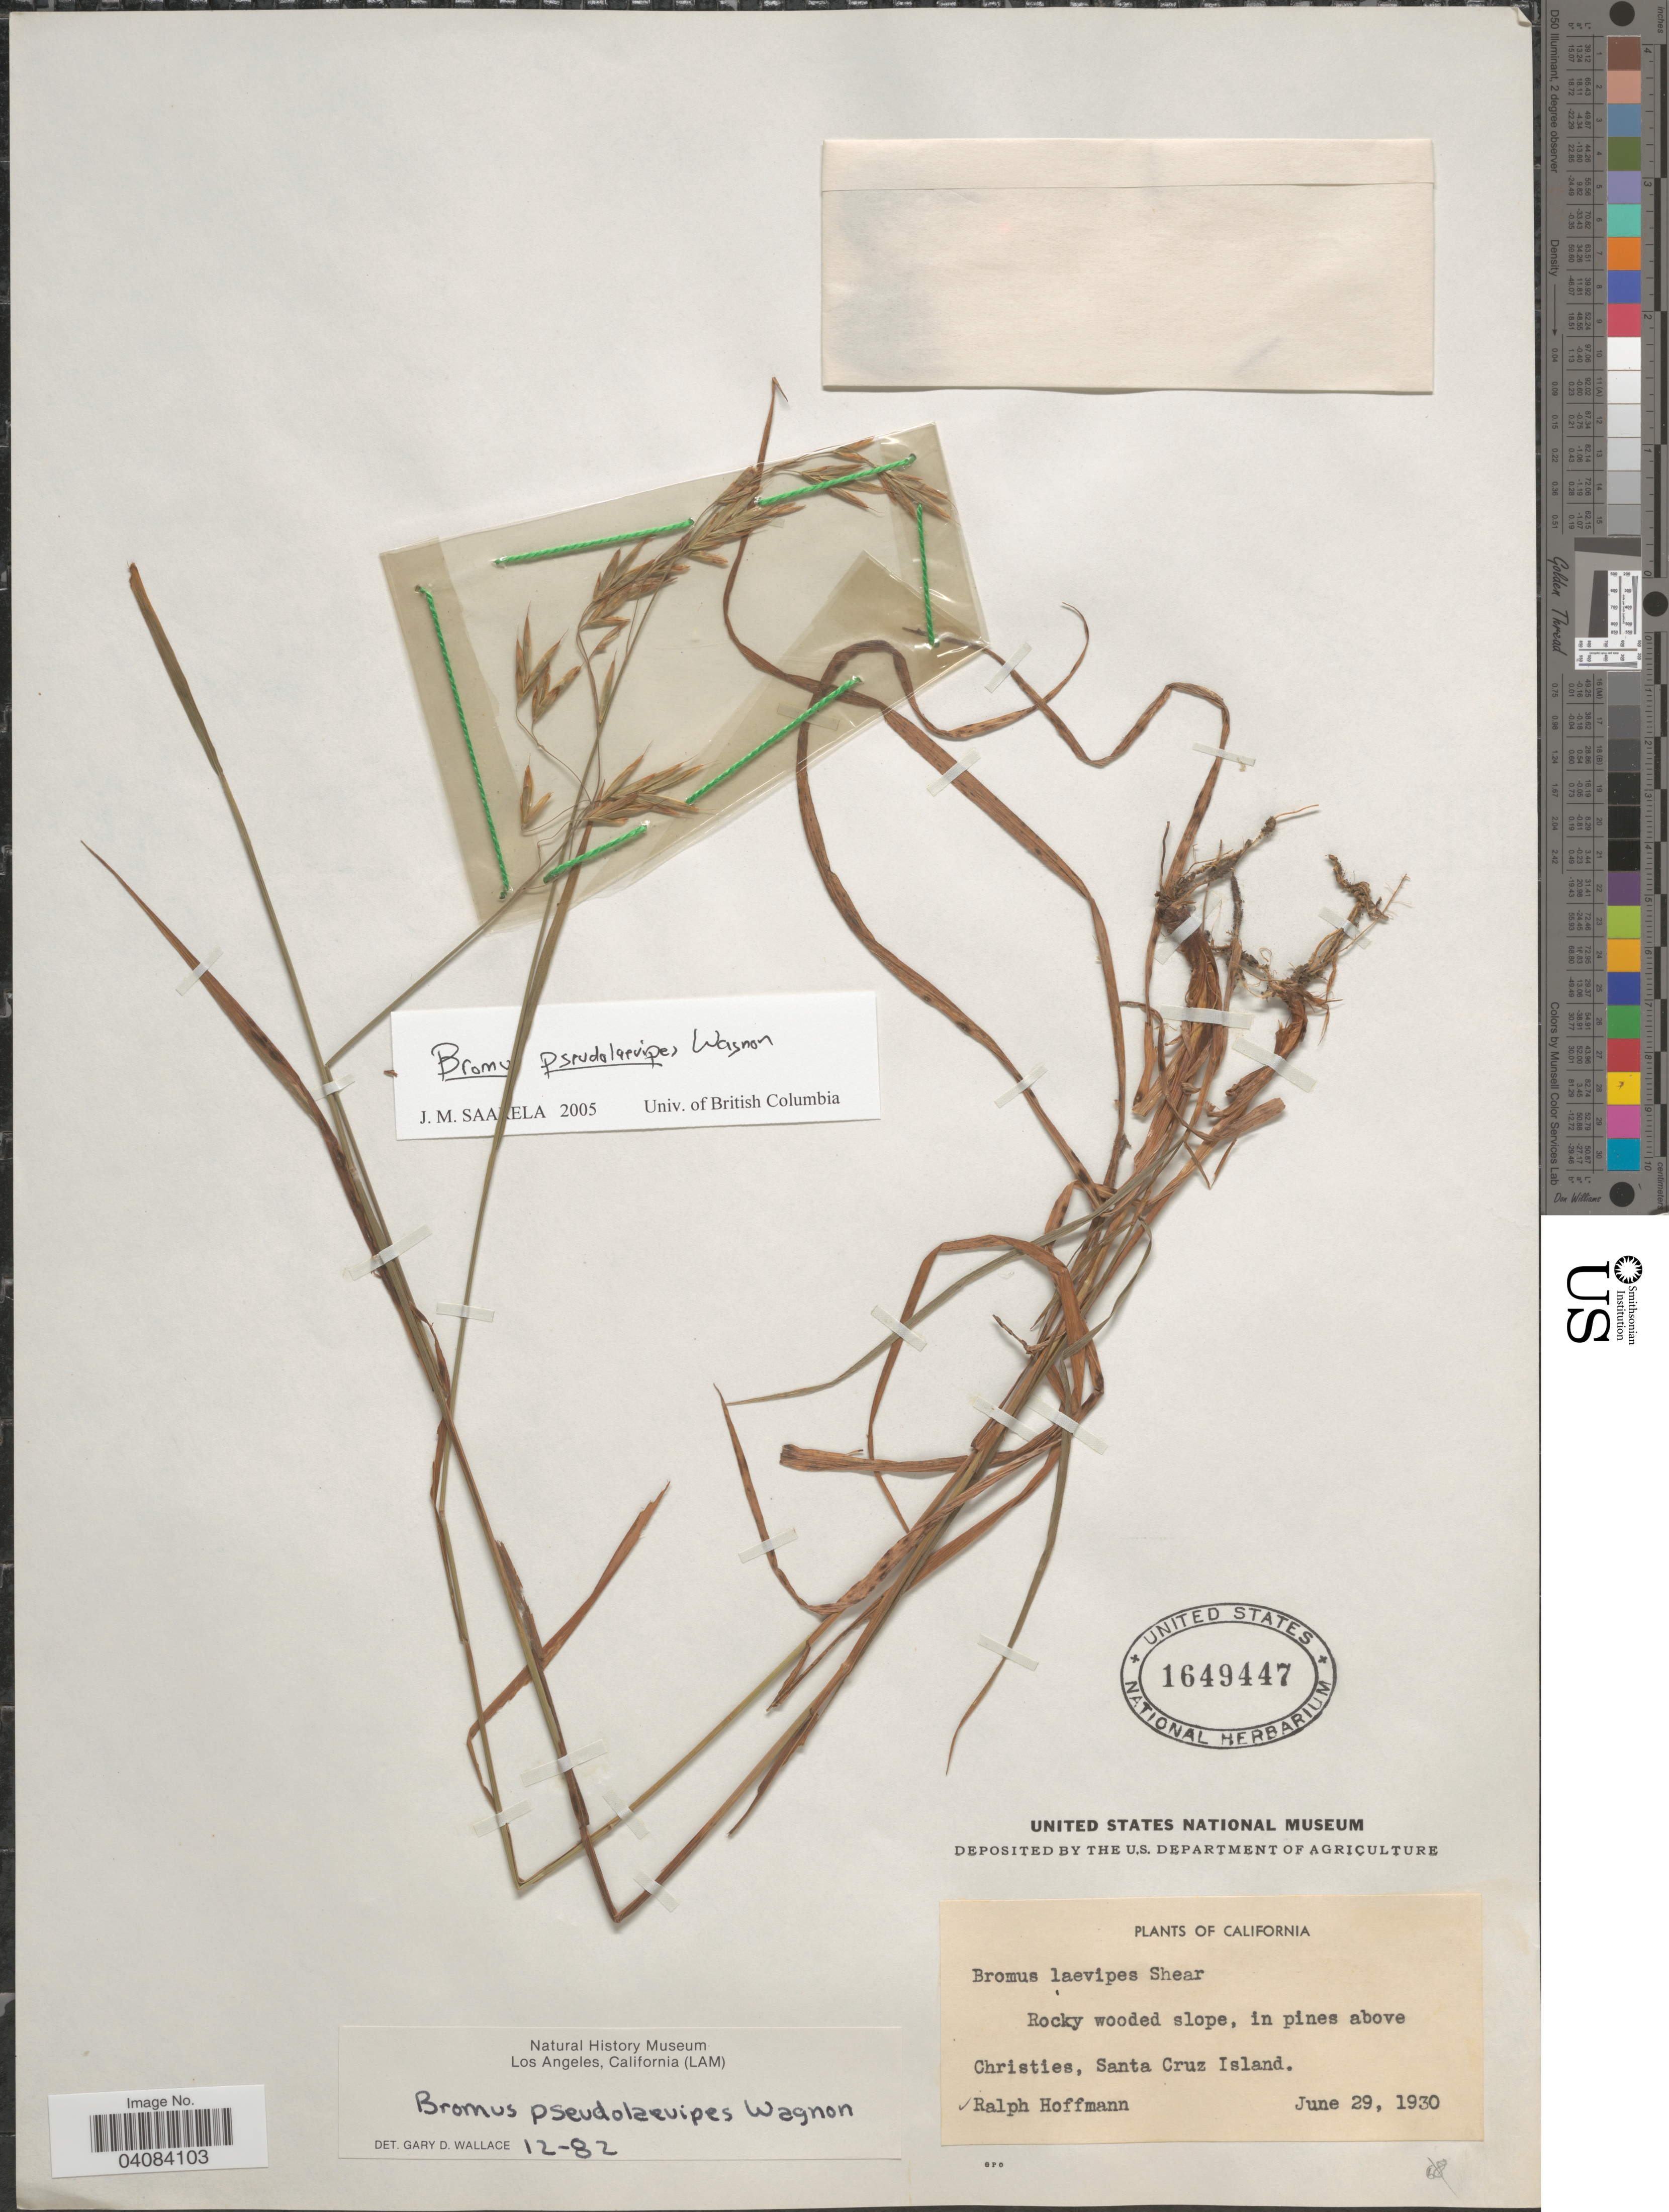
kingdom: Plantae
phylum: Tracheophyta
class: Liliopsida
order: Poales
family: Poaceae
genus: Bromus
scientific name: Bromus pseudolaevipes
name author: Wagnon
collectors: R. Hoffmann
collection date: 1930-06-29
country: United States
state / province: California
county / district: Santa Barbara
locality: Rocky wooded slope, in pines above Christies, Santa Cruz Island.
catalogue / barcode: US 1649447